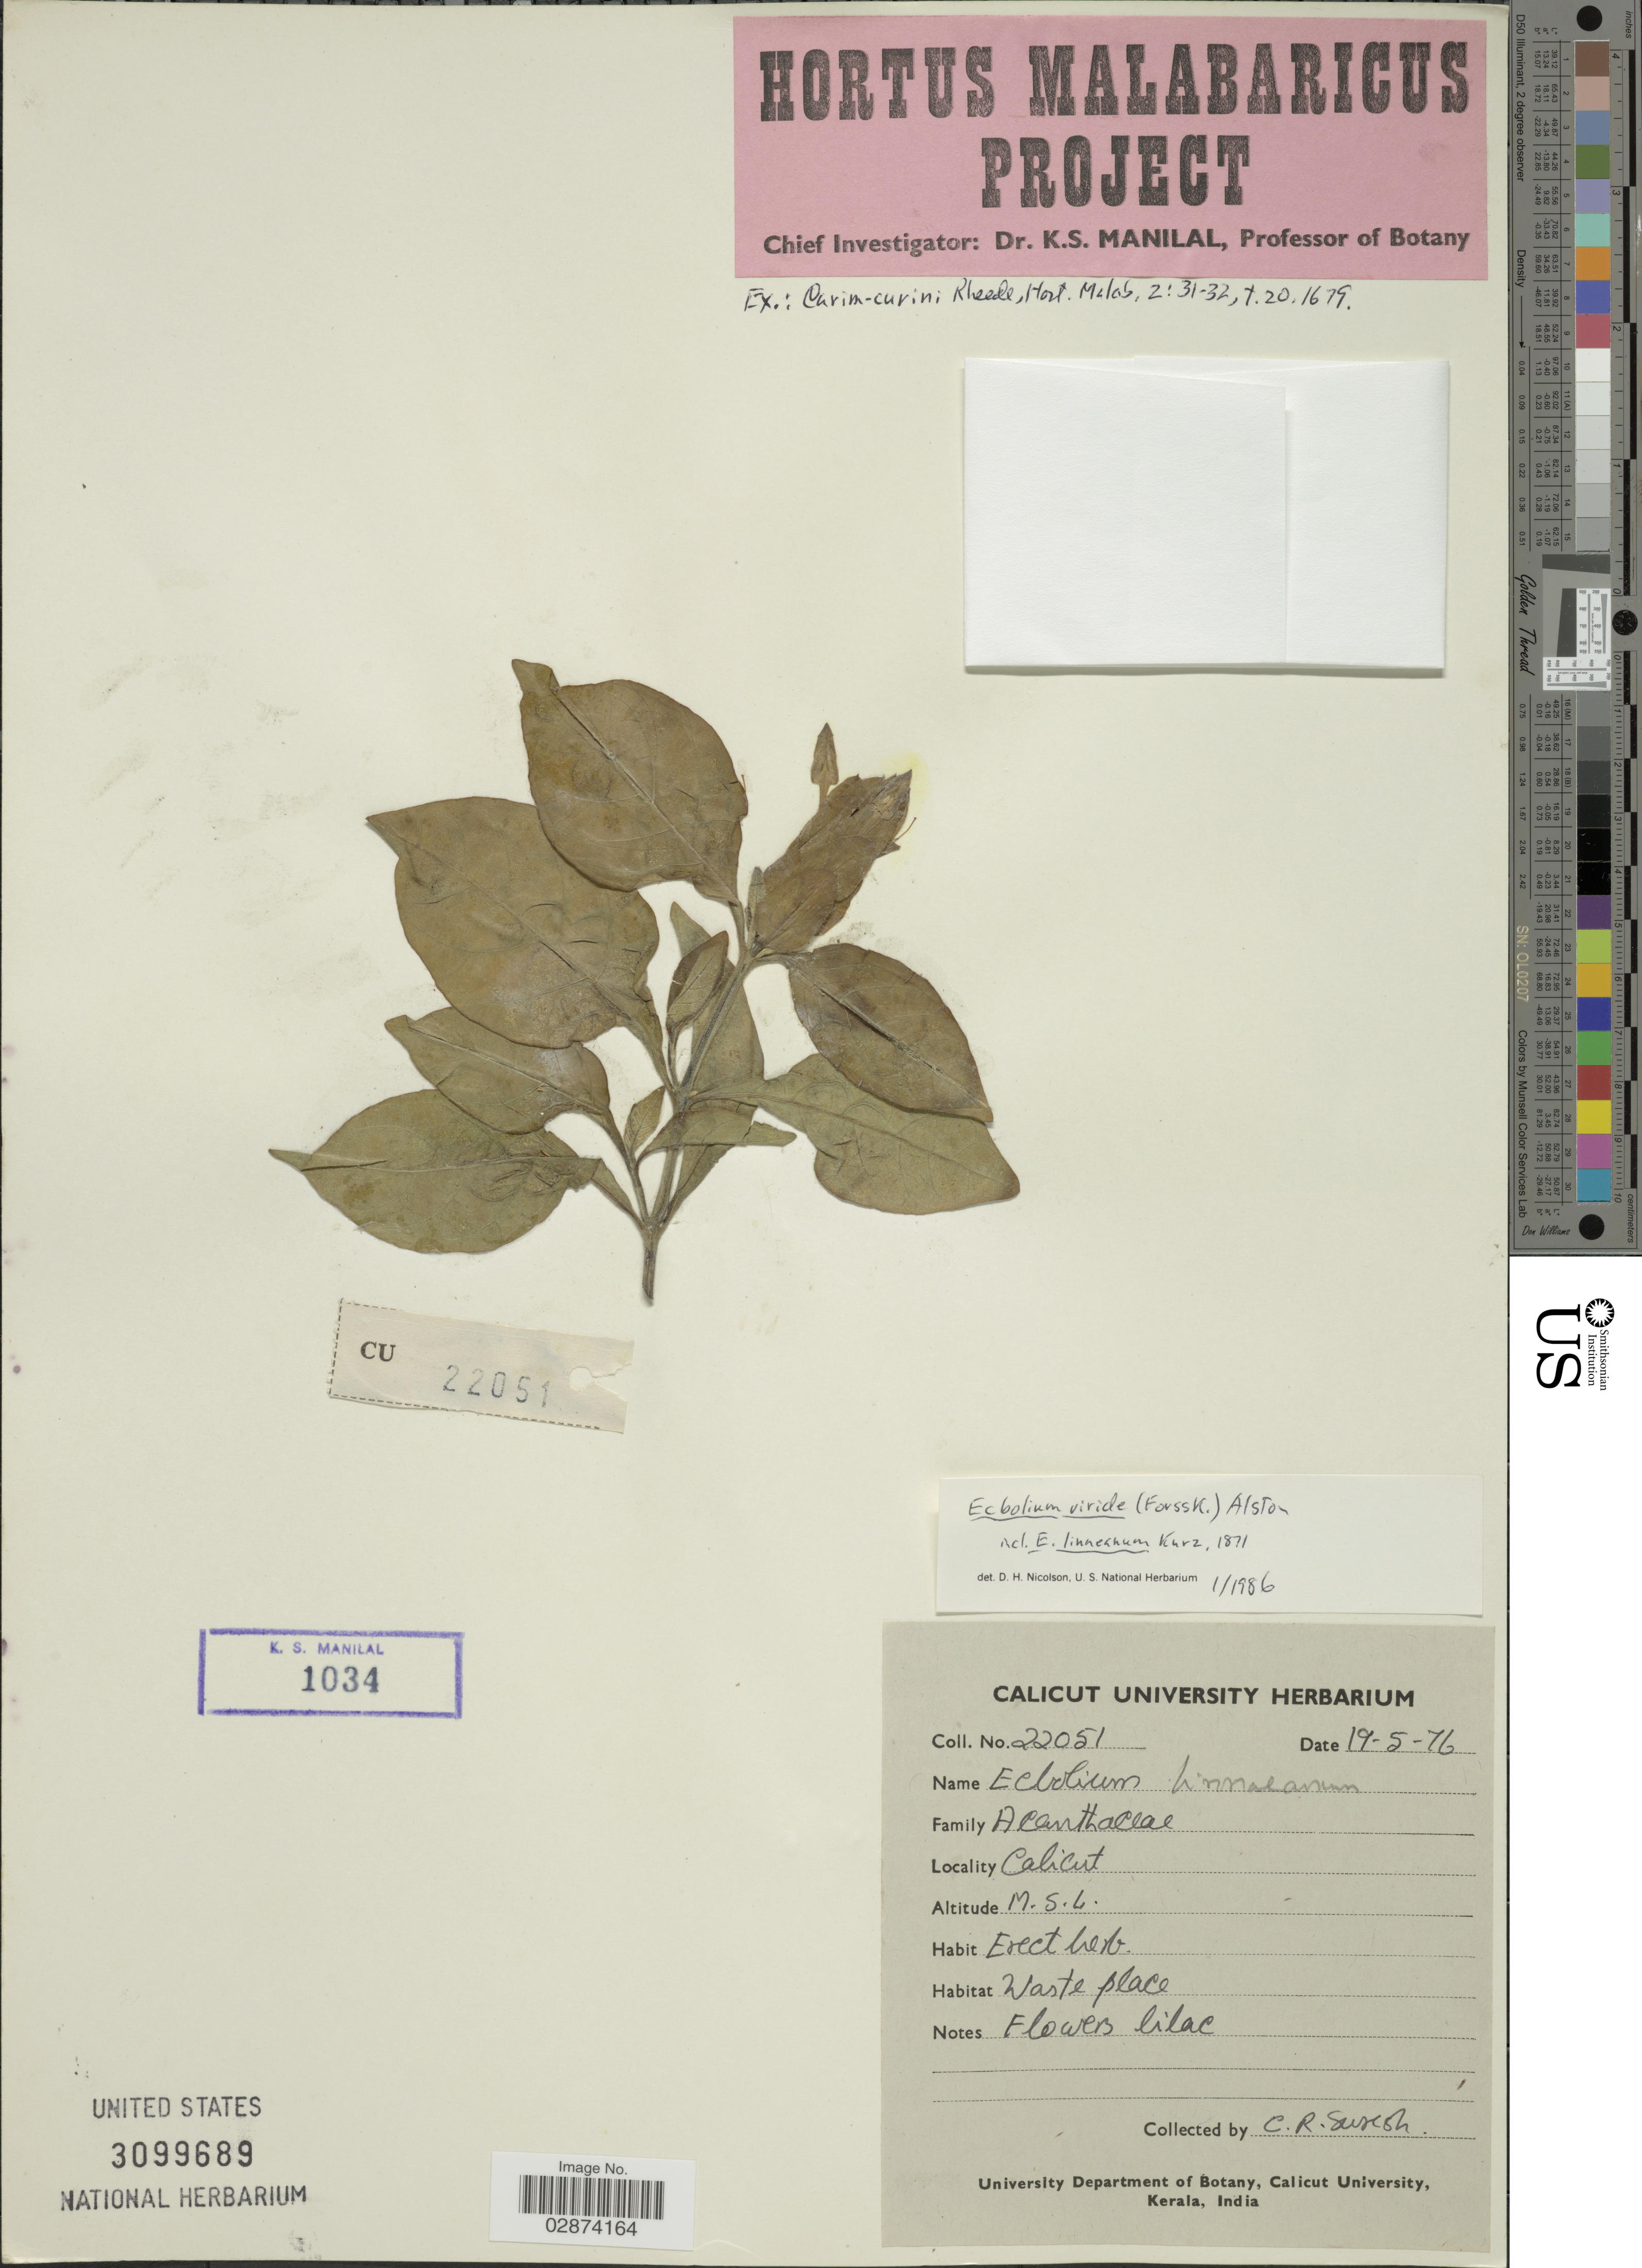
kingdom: Plantae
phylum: Tracheophyta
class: Magnoliopsida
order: Lamiales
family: Acanthaceae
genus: Ecbolium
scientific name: Ecbolium viride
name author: (Forssk.) Alston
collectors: C. Suresh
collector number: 22051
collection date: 1976-05-19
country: India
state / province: Kerala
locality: Calicut.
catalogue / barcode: US 3099689